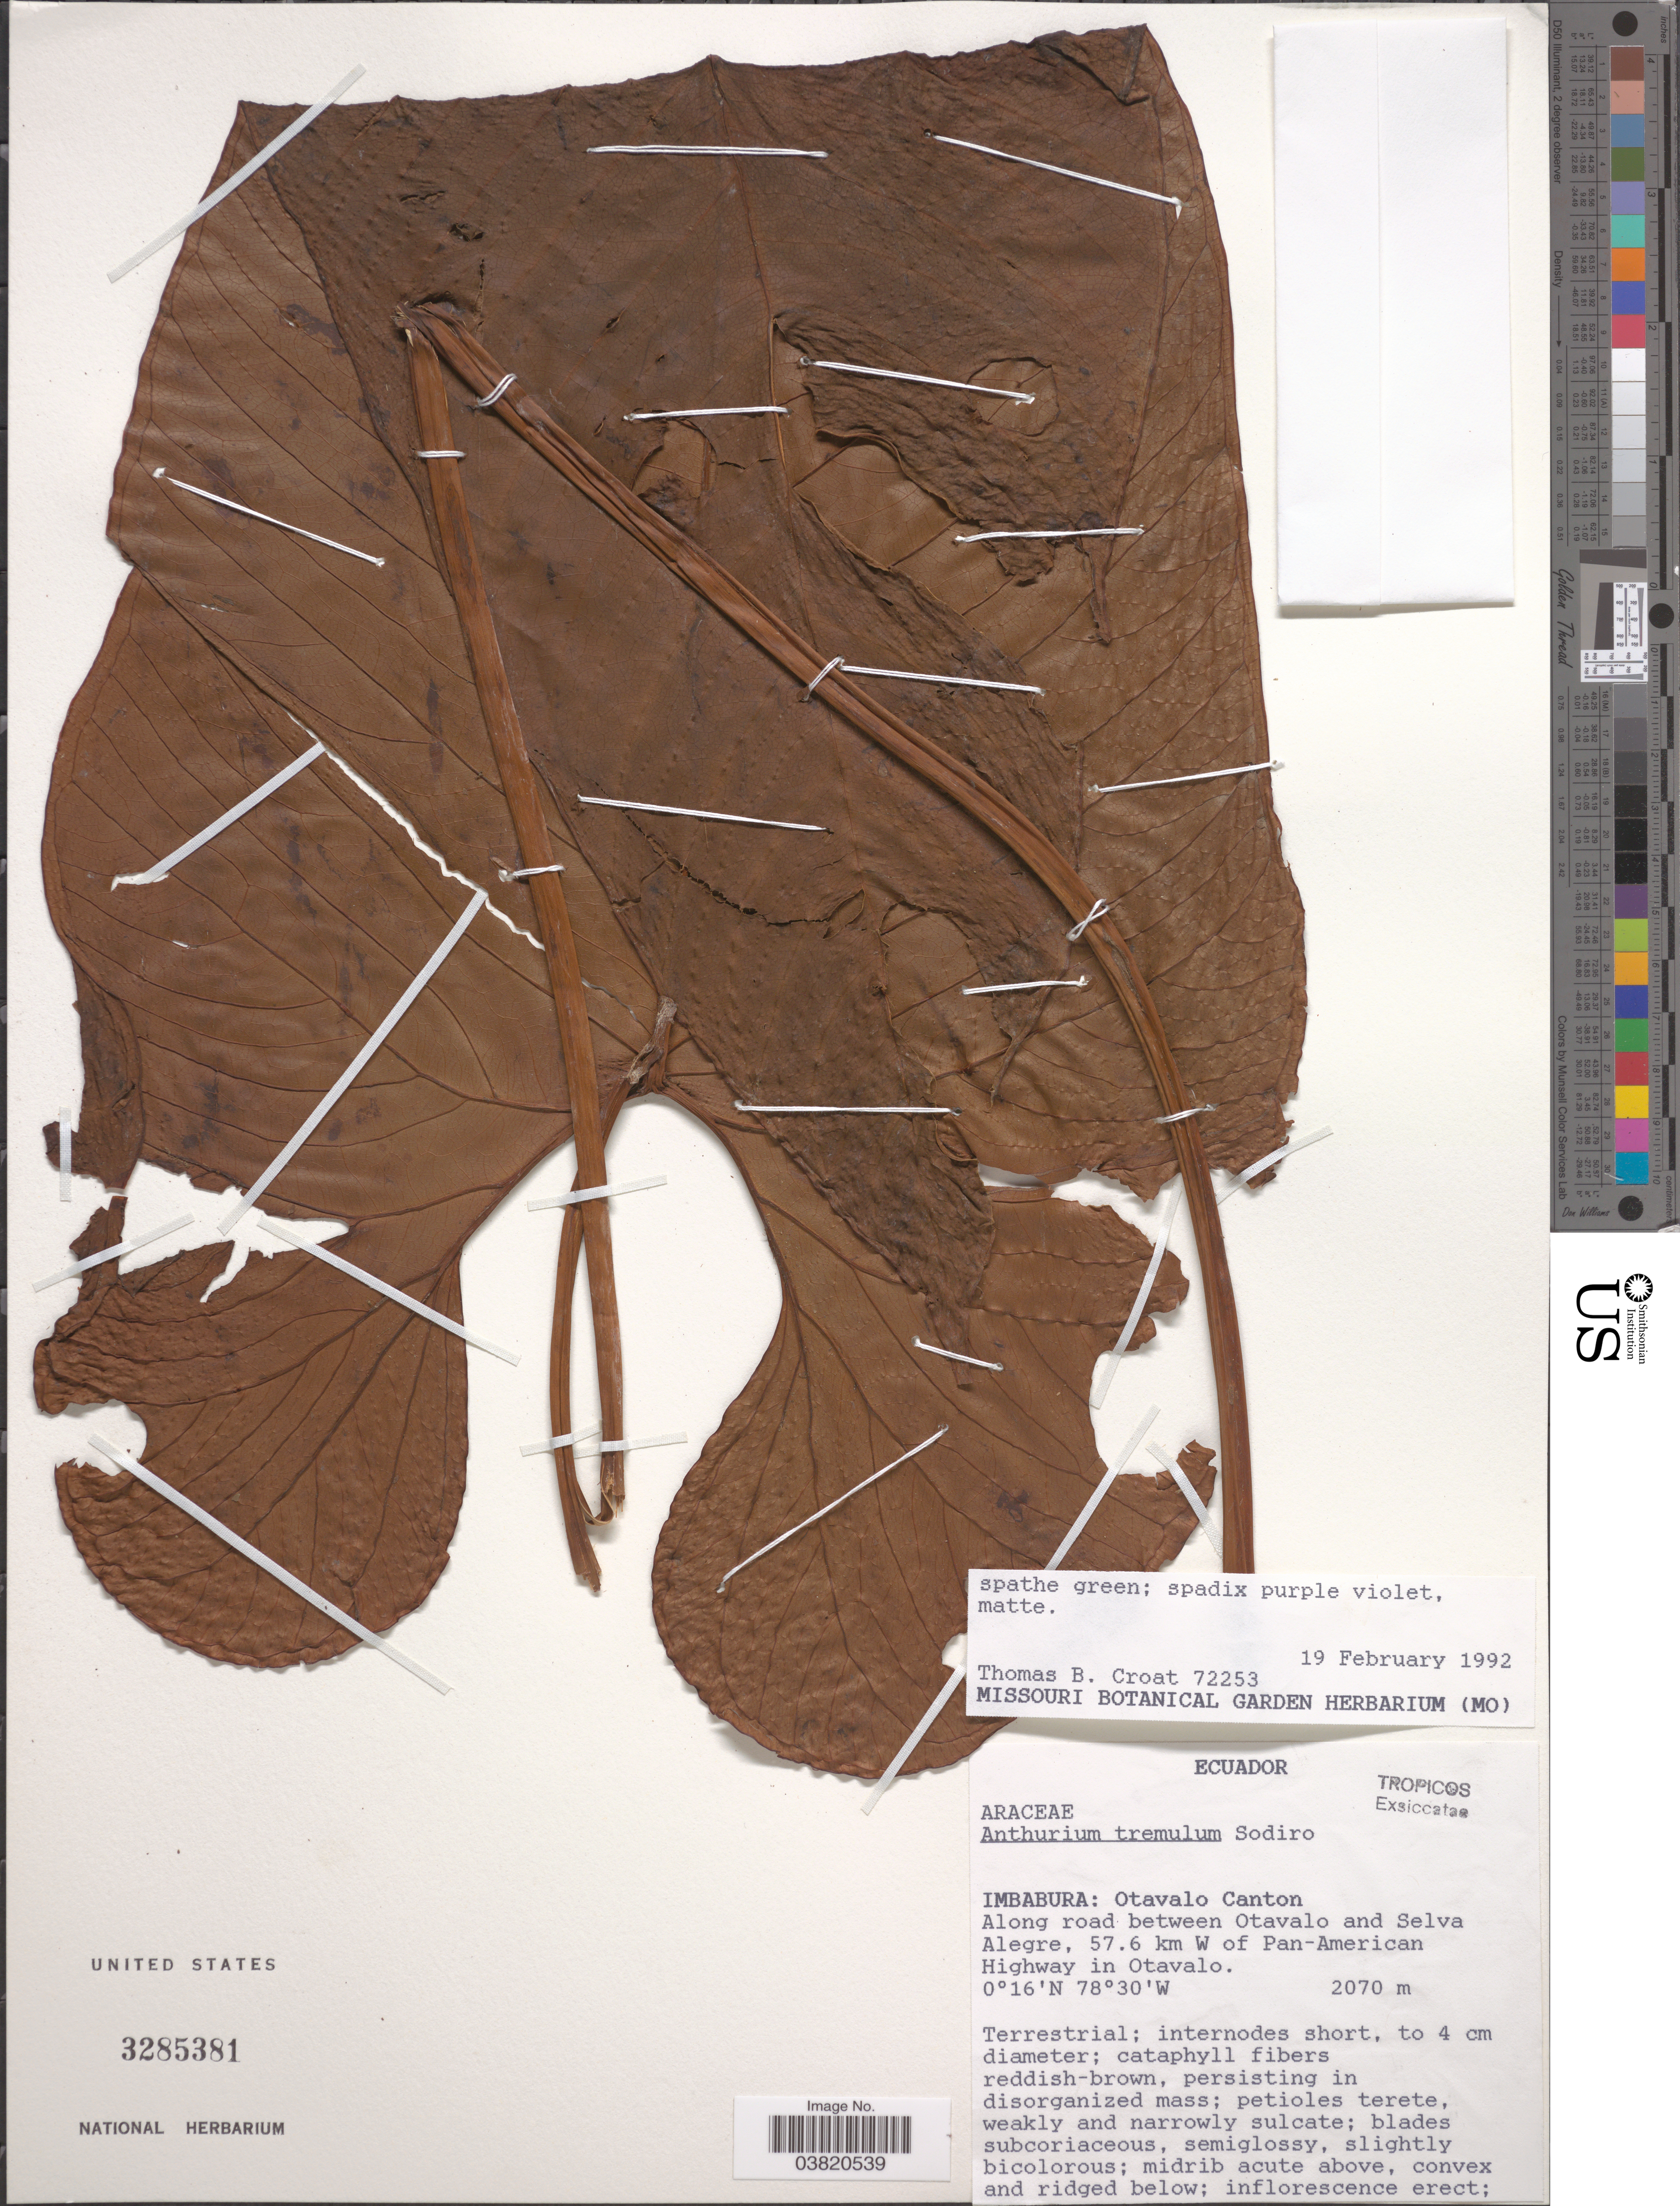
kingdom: Plantae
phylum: Tracheophyta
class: Liliopsida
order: Alismatales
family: Araceae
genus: Anthurium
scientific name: Anthurium tremulum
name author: Sodiro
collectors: T. B. Croat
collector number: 72253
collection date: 1992-02-19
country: Ecuador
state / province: Imbabura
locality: Otavalo Canton. Along road between Otavalo and Selva Alegre, 57.6 km W of Pan-American Highway in Otavalo.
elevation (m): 2070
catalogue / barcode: US 3285381